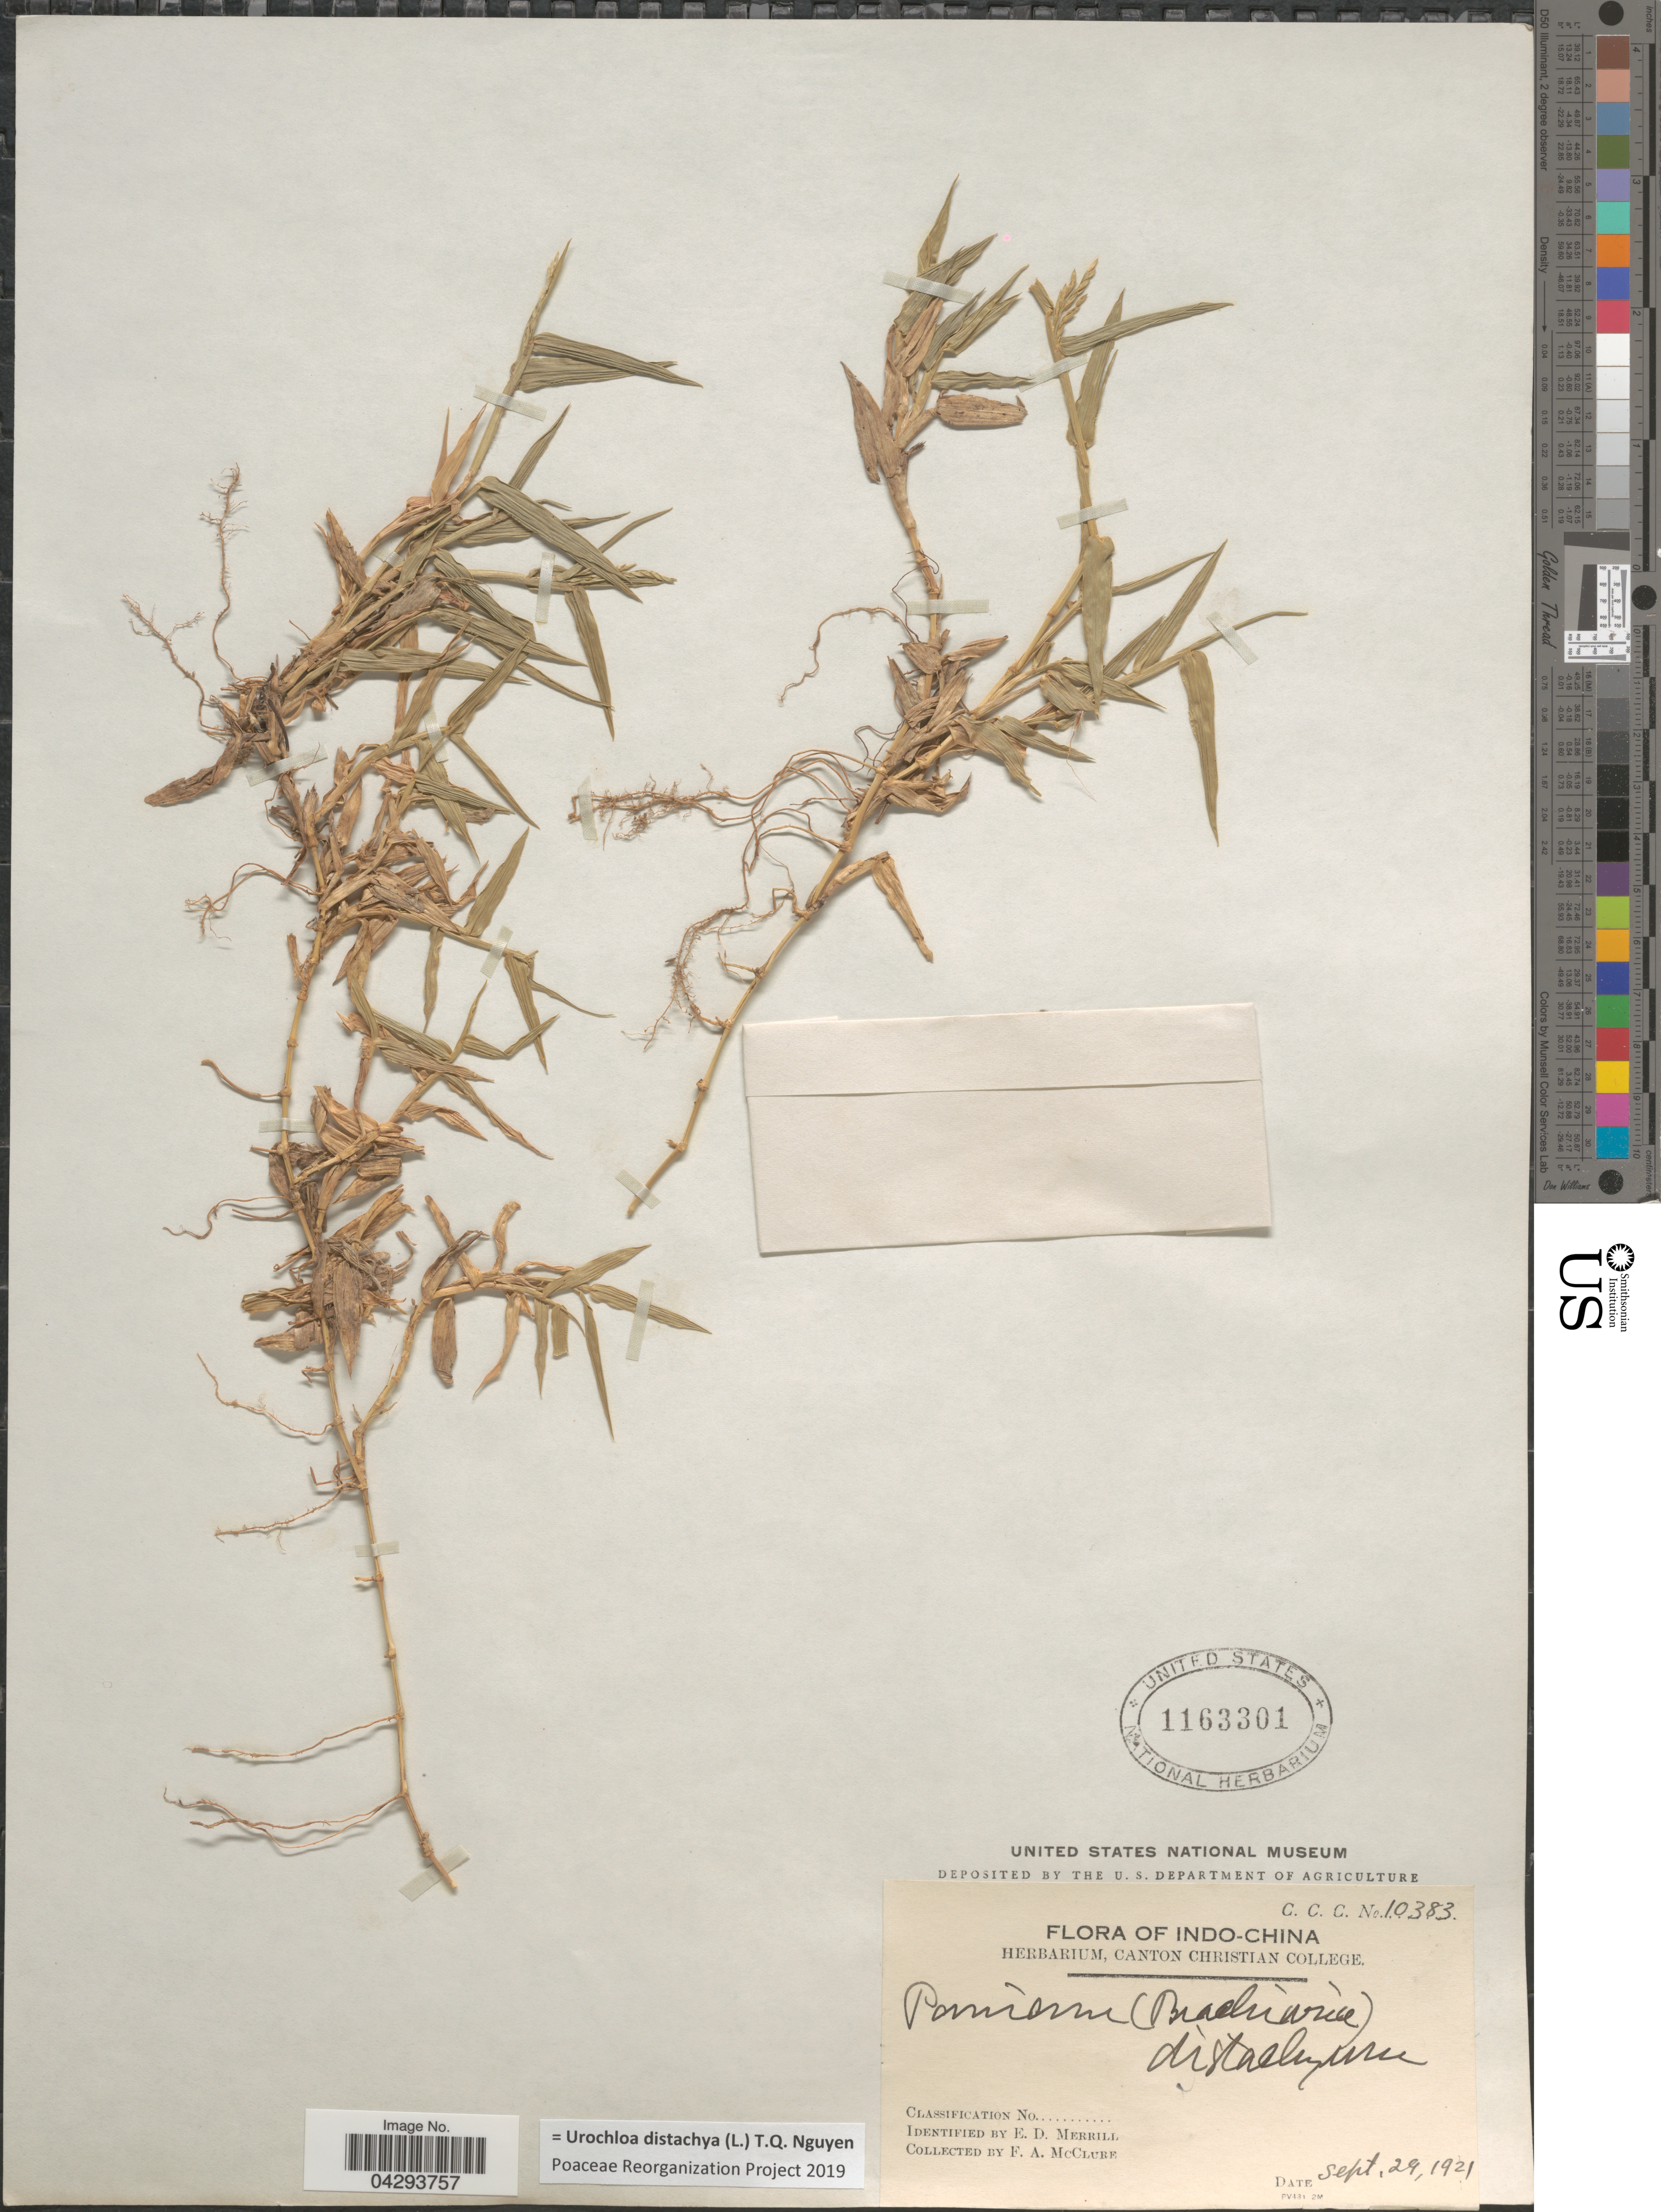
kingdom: Plantae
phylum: Tracheophyta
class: Liliopsida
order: Poales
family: Poaceae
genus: Urochloa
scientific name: Urochloa distachya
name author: (L.) T.Q. Nguyen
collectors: F. A. McClure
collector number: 10383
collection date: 1921-09-29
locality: Indo-China.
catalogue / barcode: US 1163301